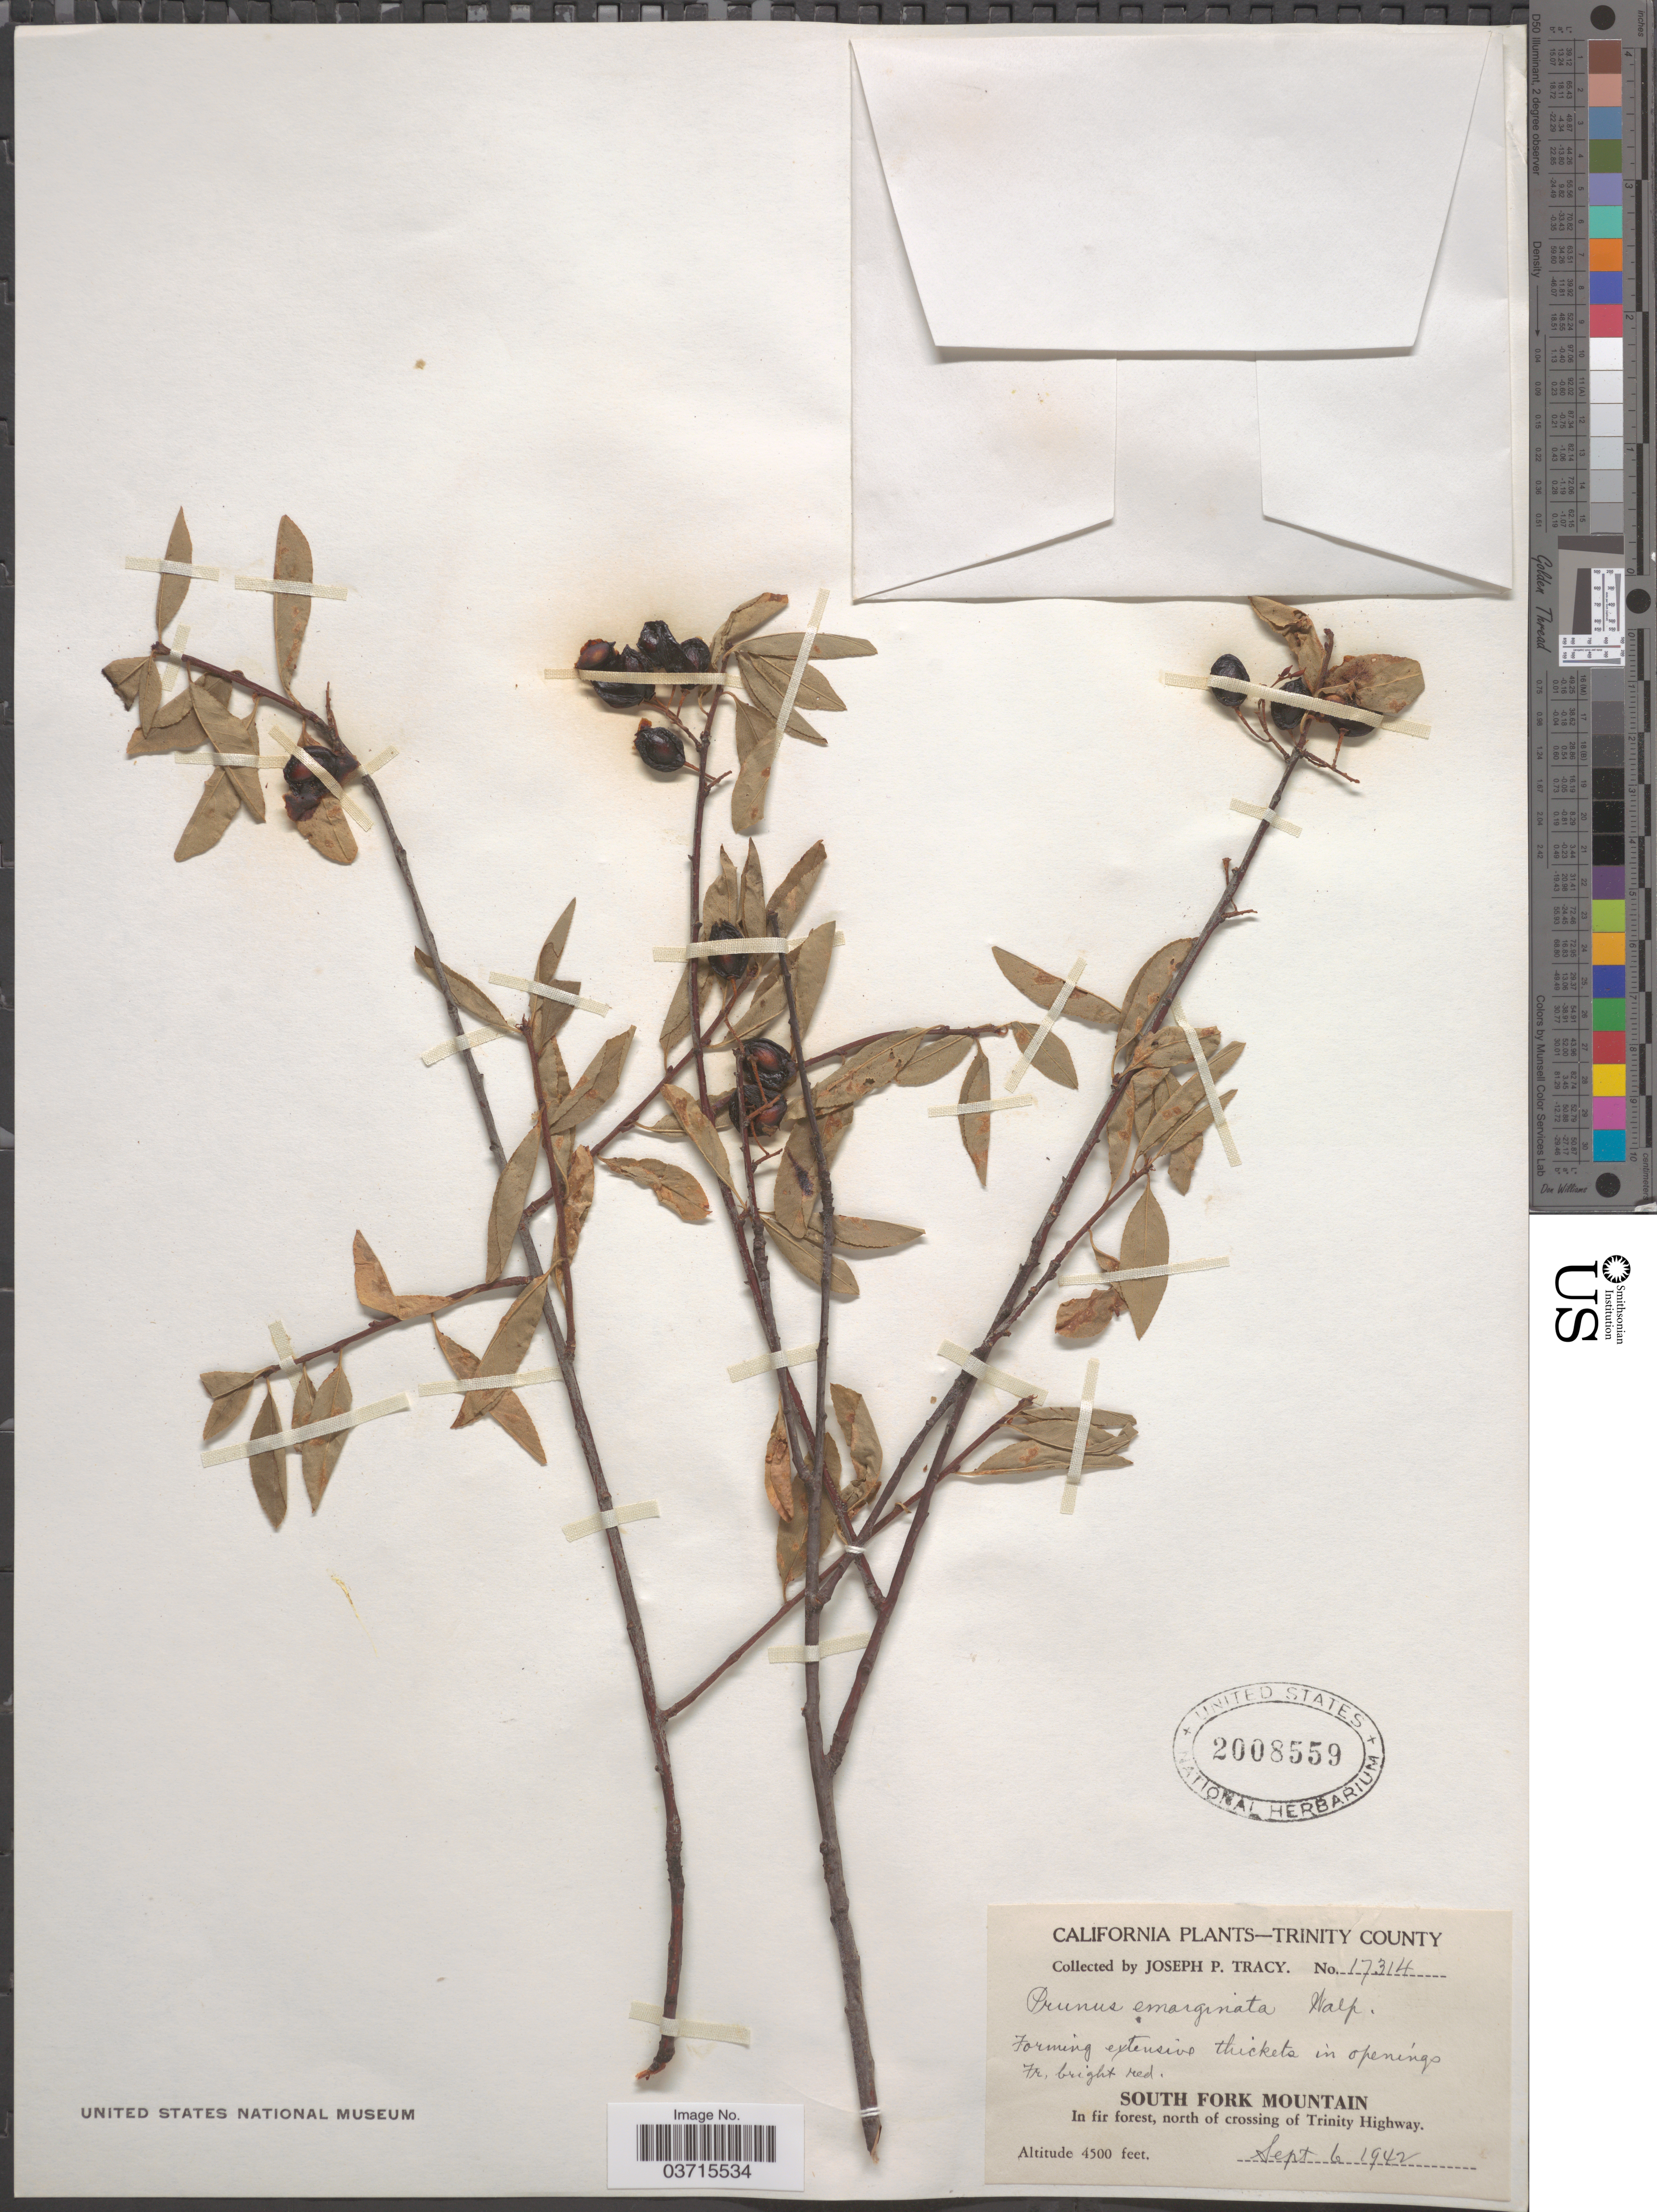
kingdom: Plantae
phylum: Tracheophyta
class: Magnoliopsida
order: Rosales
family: Rosaceae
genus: Prunus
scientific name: Prunus emarginata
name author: (Douglas ex Hook.) Eaton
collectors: J. Tracy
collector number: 17314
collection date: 1942-09-06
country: United States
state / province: California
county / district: Trinity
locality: Trinity County. South Fork Mountain. In fir forest, north of crossing of Trinity Highway.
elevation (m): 1372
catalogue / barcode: US 2008559